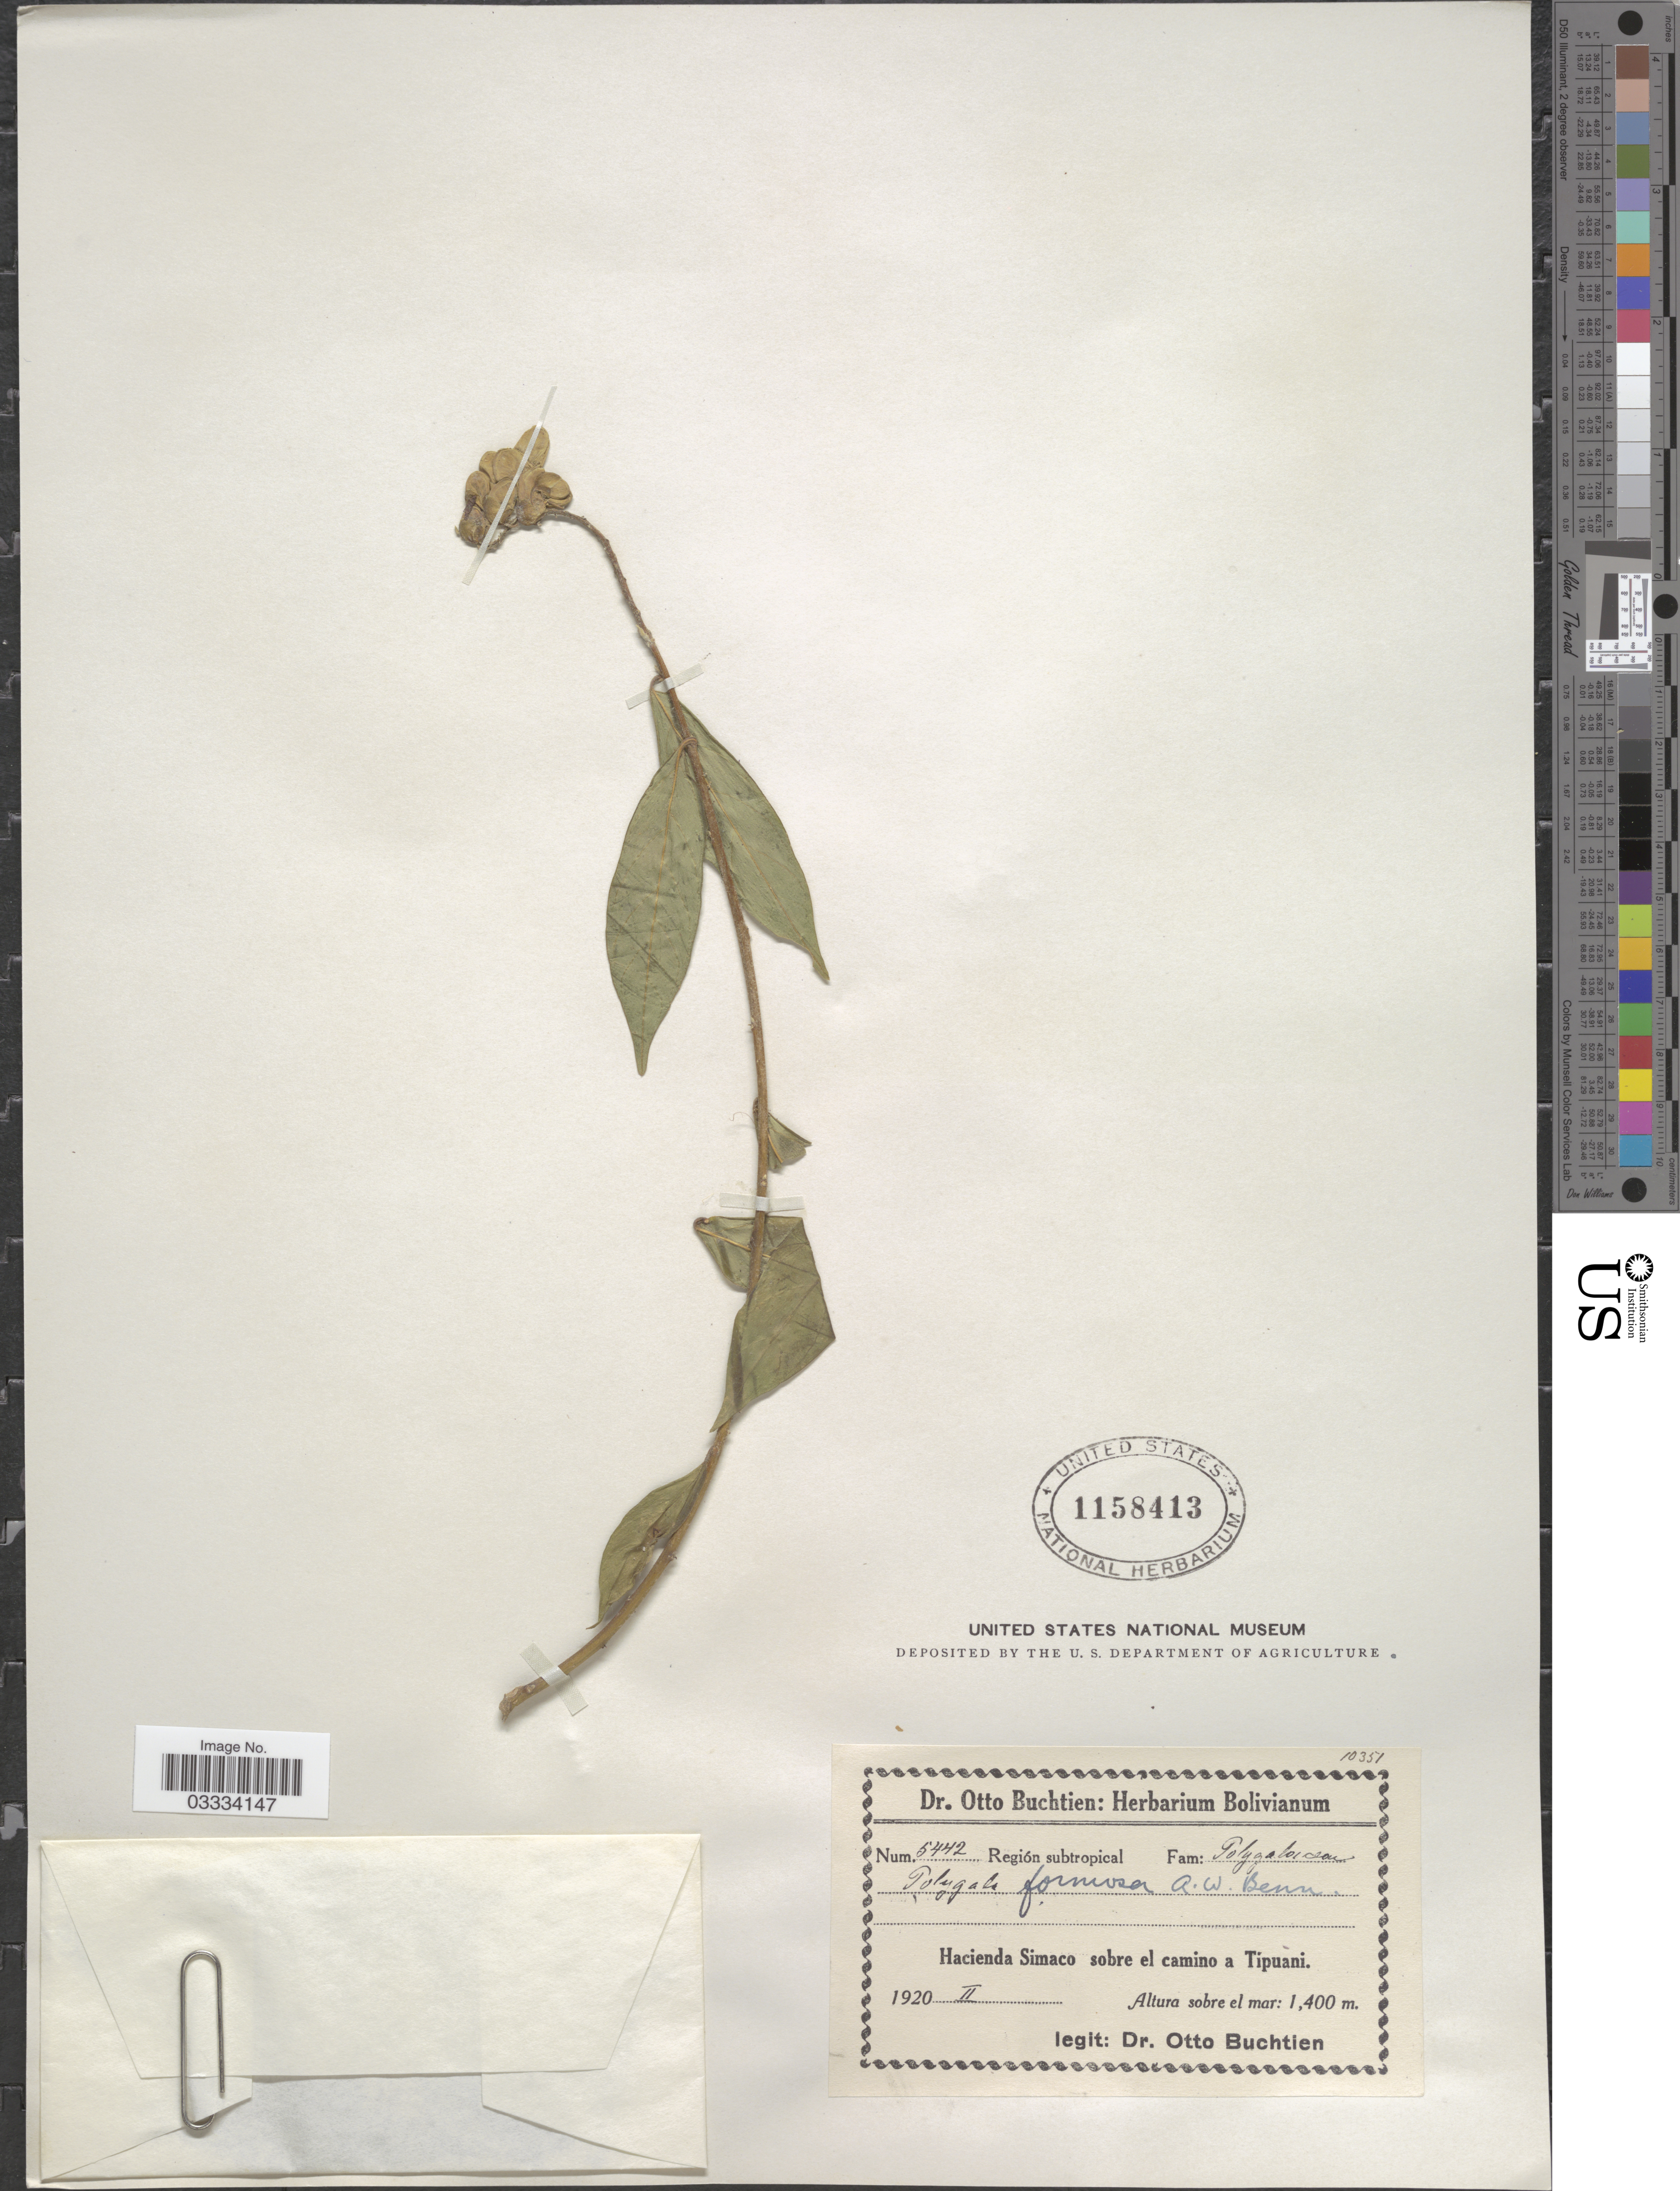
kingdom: Plantae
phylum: Tracheophyta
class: Magnoliopsida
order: Fabales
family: Polygalaceae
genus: Caamembeca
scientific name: Caamembeca andina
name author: (A.W. Benn.) J.F.B. Pastore & Mabb.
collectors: O. Buchtien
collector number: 5442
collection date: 1920-02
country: Bolivia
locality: Hacienda Simaco sobre el camino a Tipuani.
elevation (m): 1400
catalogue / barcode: US 1158413